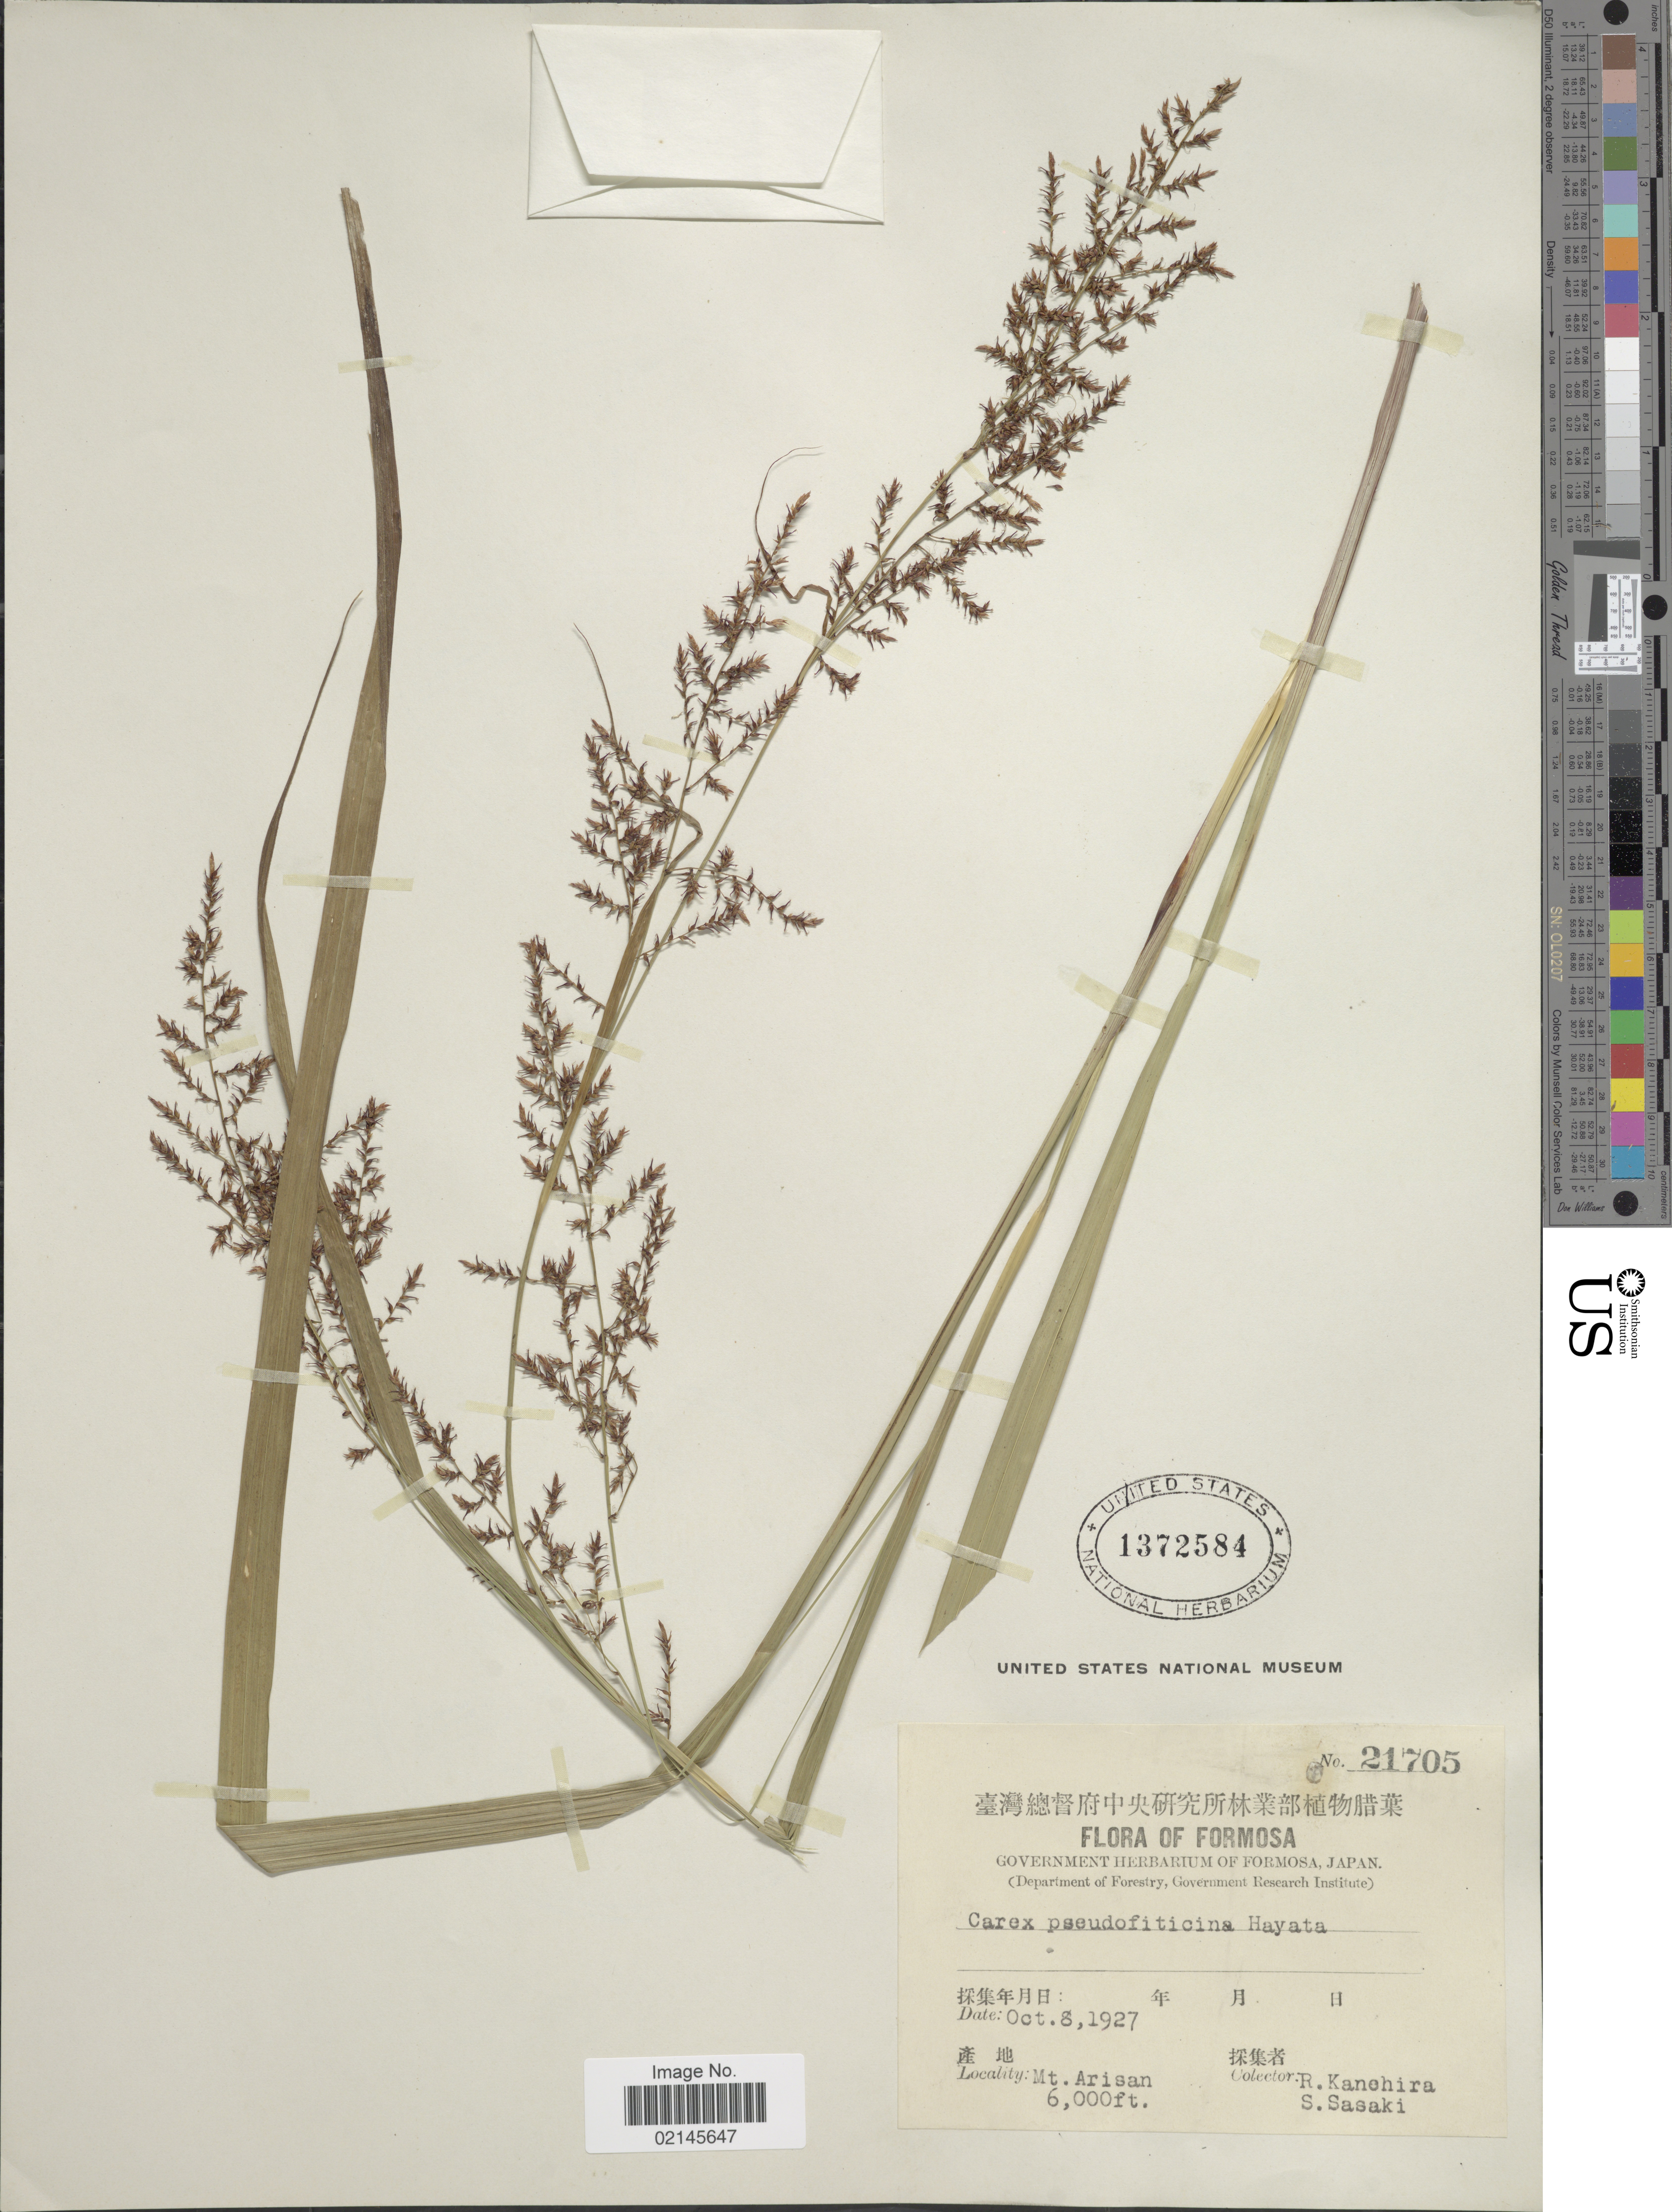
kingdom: Plantae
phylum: Tracheophyta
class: Liliopsida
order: Poales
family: Cyperaceae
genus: Carex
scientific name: Carex filicina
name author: Nees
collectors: R. Kanehira & S. Sasaki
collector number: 21705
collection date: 1927-10-08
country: Taiwan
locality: Formosa, Mt. Arisan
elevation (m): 1829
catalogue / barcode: US 1372584